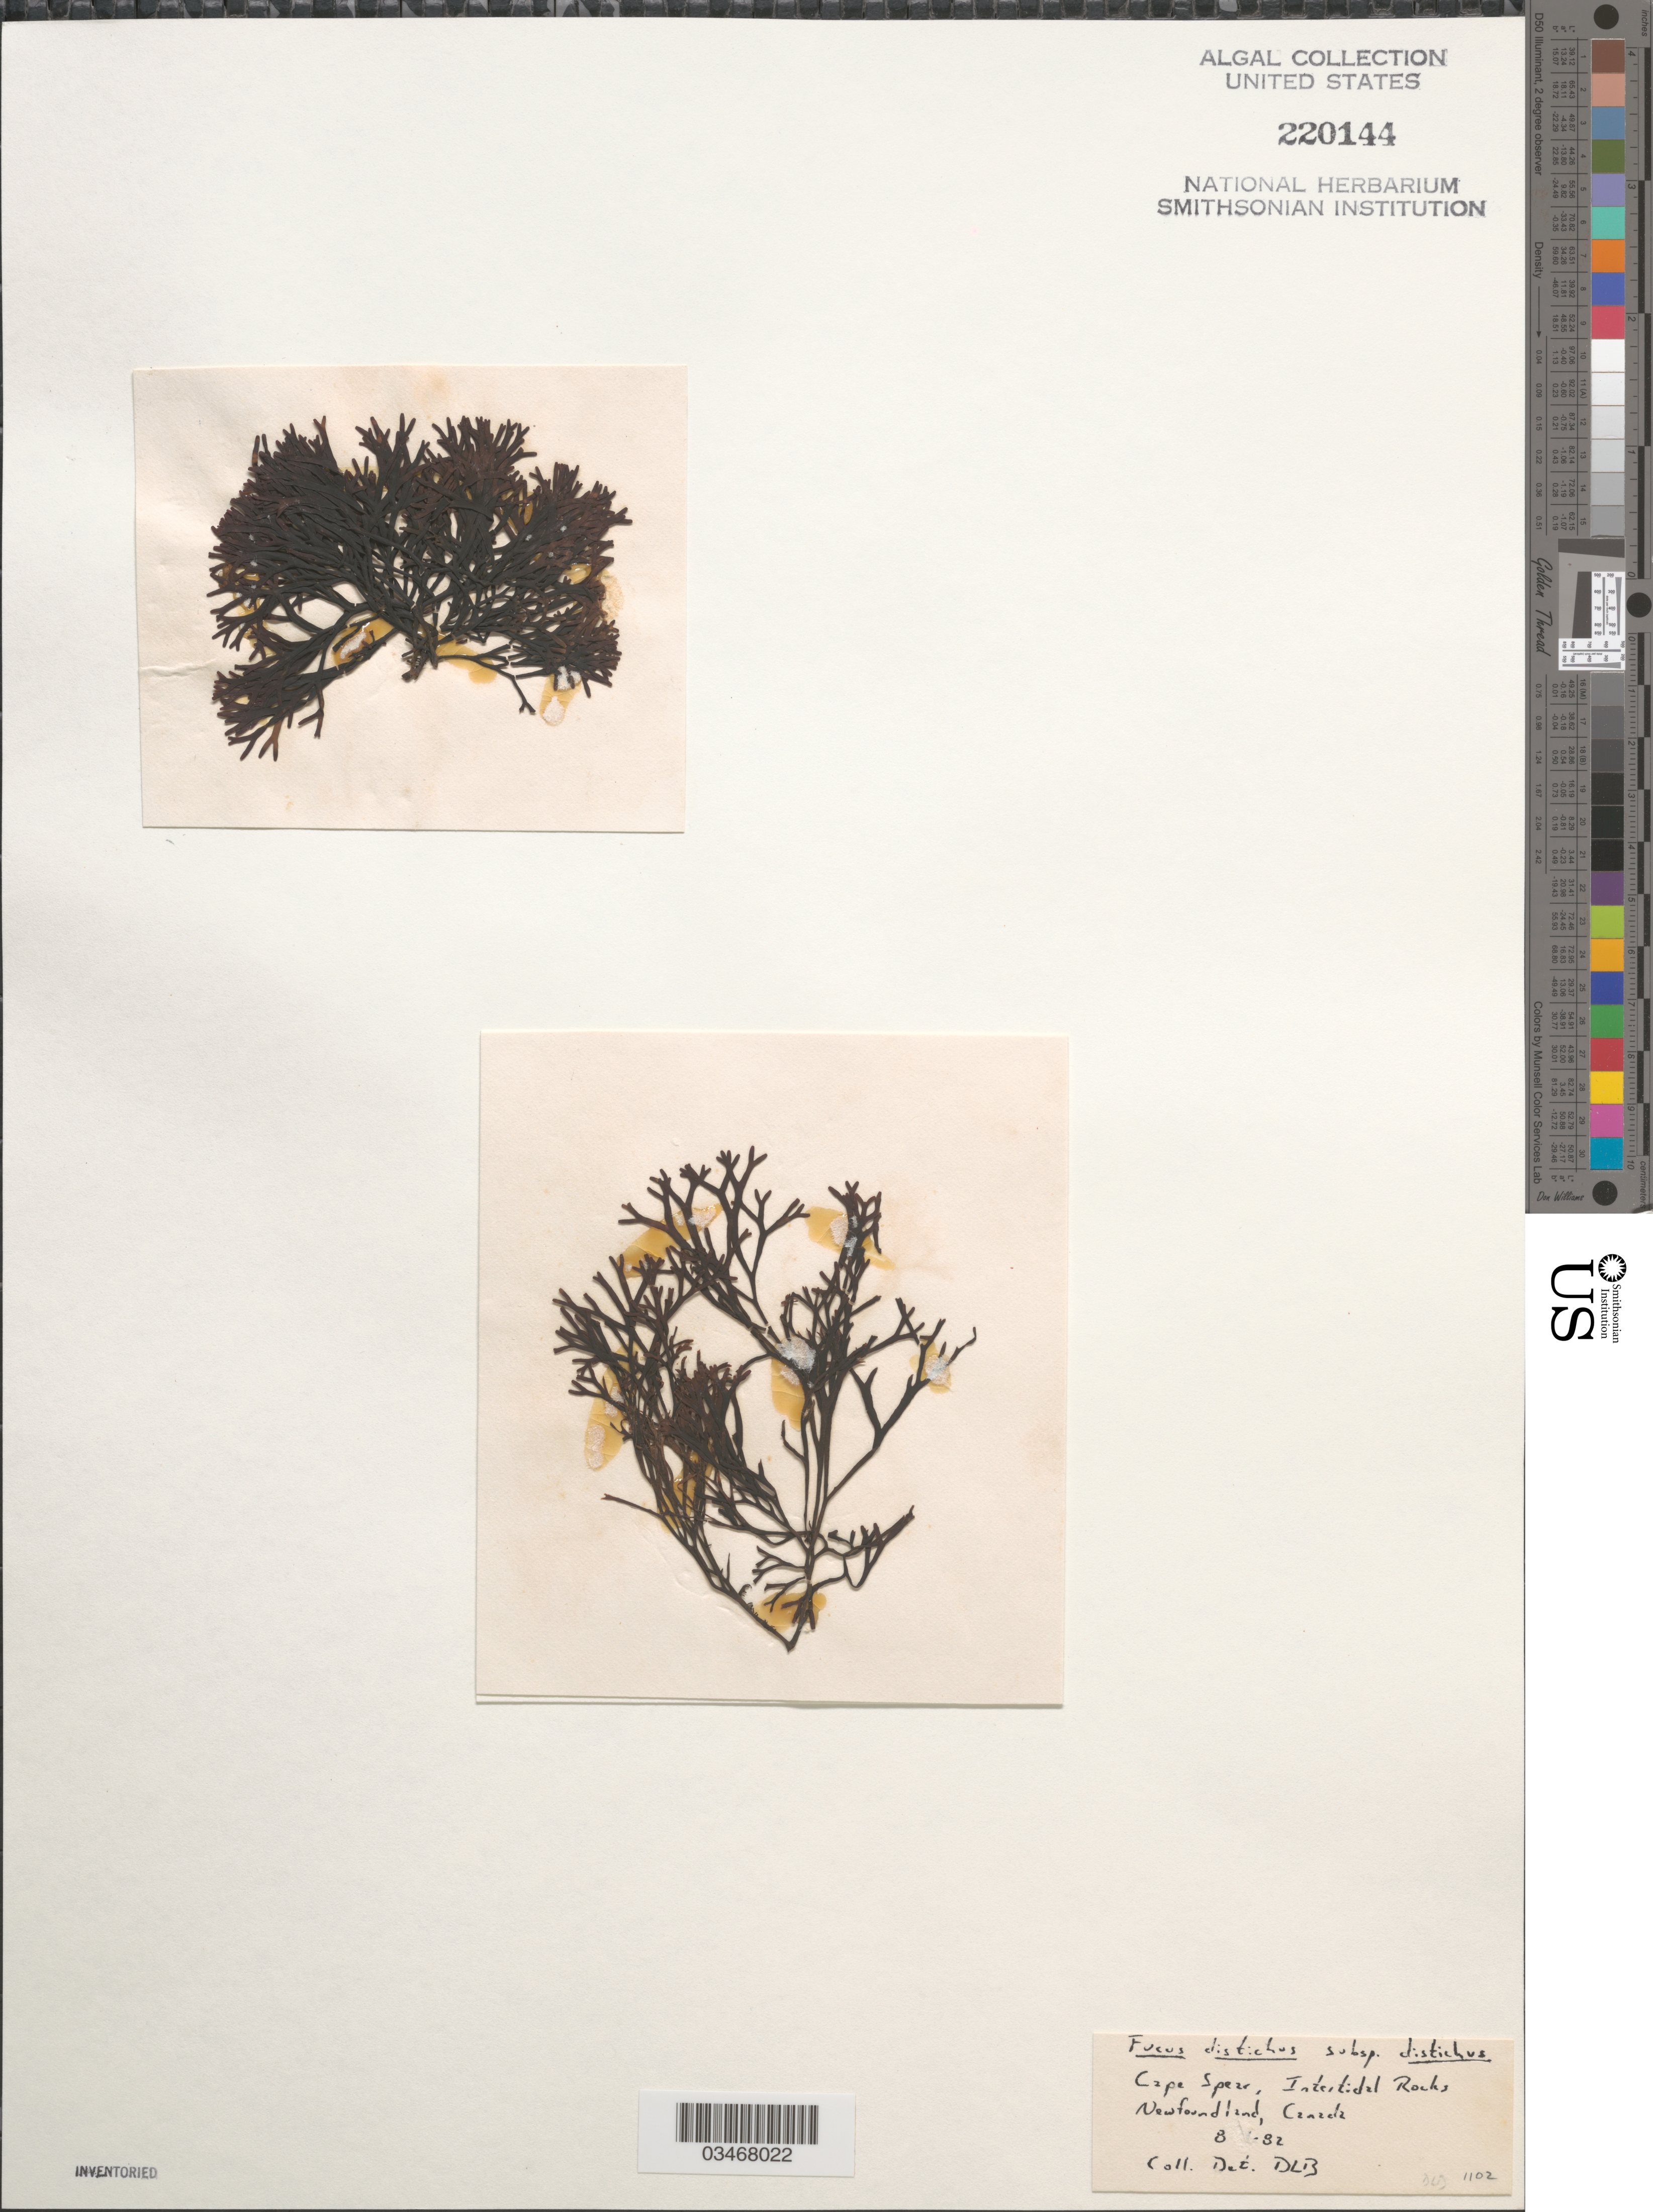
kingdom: Chromista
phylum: Ochrophyta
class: Phaeophyceae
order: Fucales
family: Fucaceae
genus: Fucus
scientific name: Fucus distichus subsp. distichus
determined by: Ballantine, D. L.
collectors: D.L. Ballantine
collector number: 1102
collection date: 1982-08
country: Canada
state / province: Newfoundland and Labrador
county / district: Cape Spear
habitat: Intertidal Rocks.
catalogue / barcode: US 220144